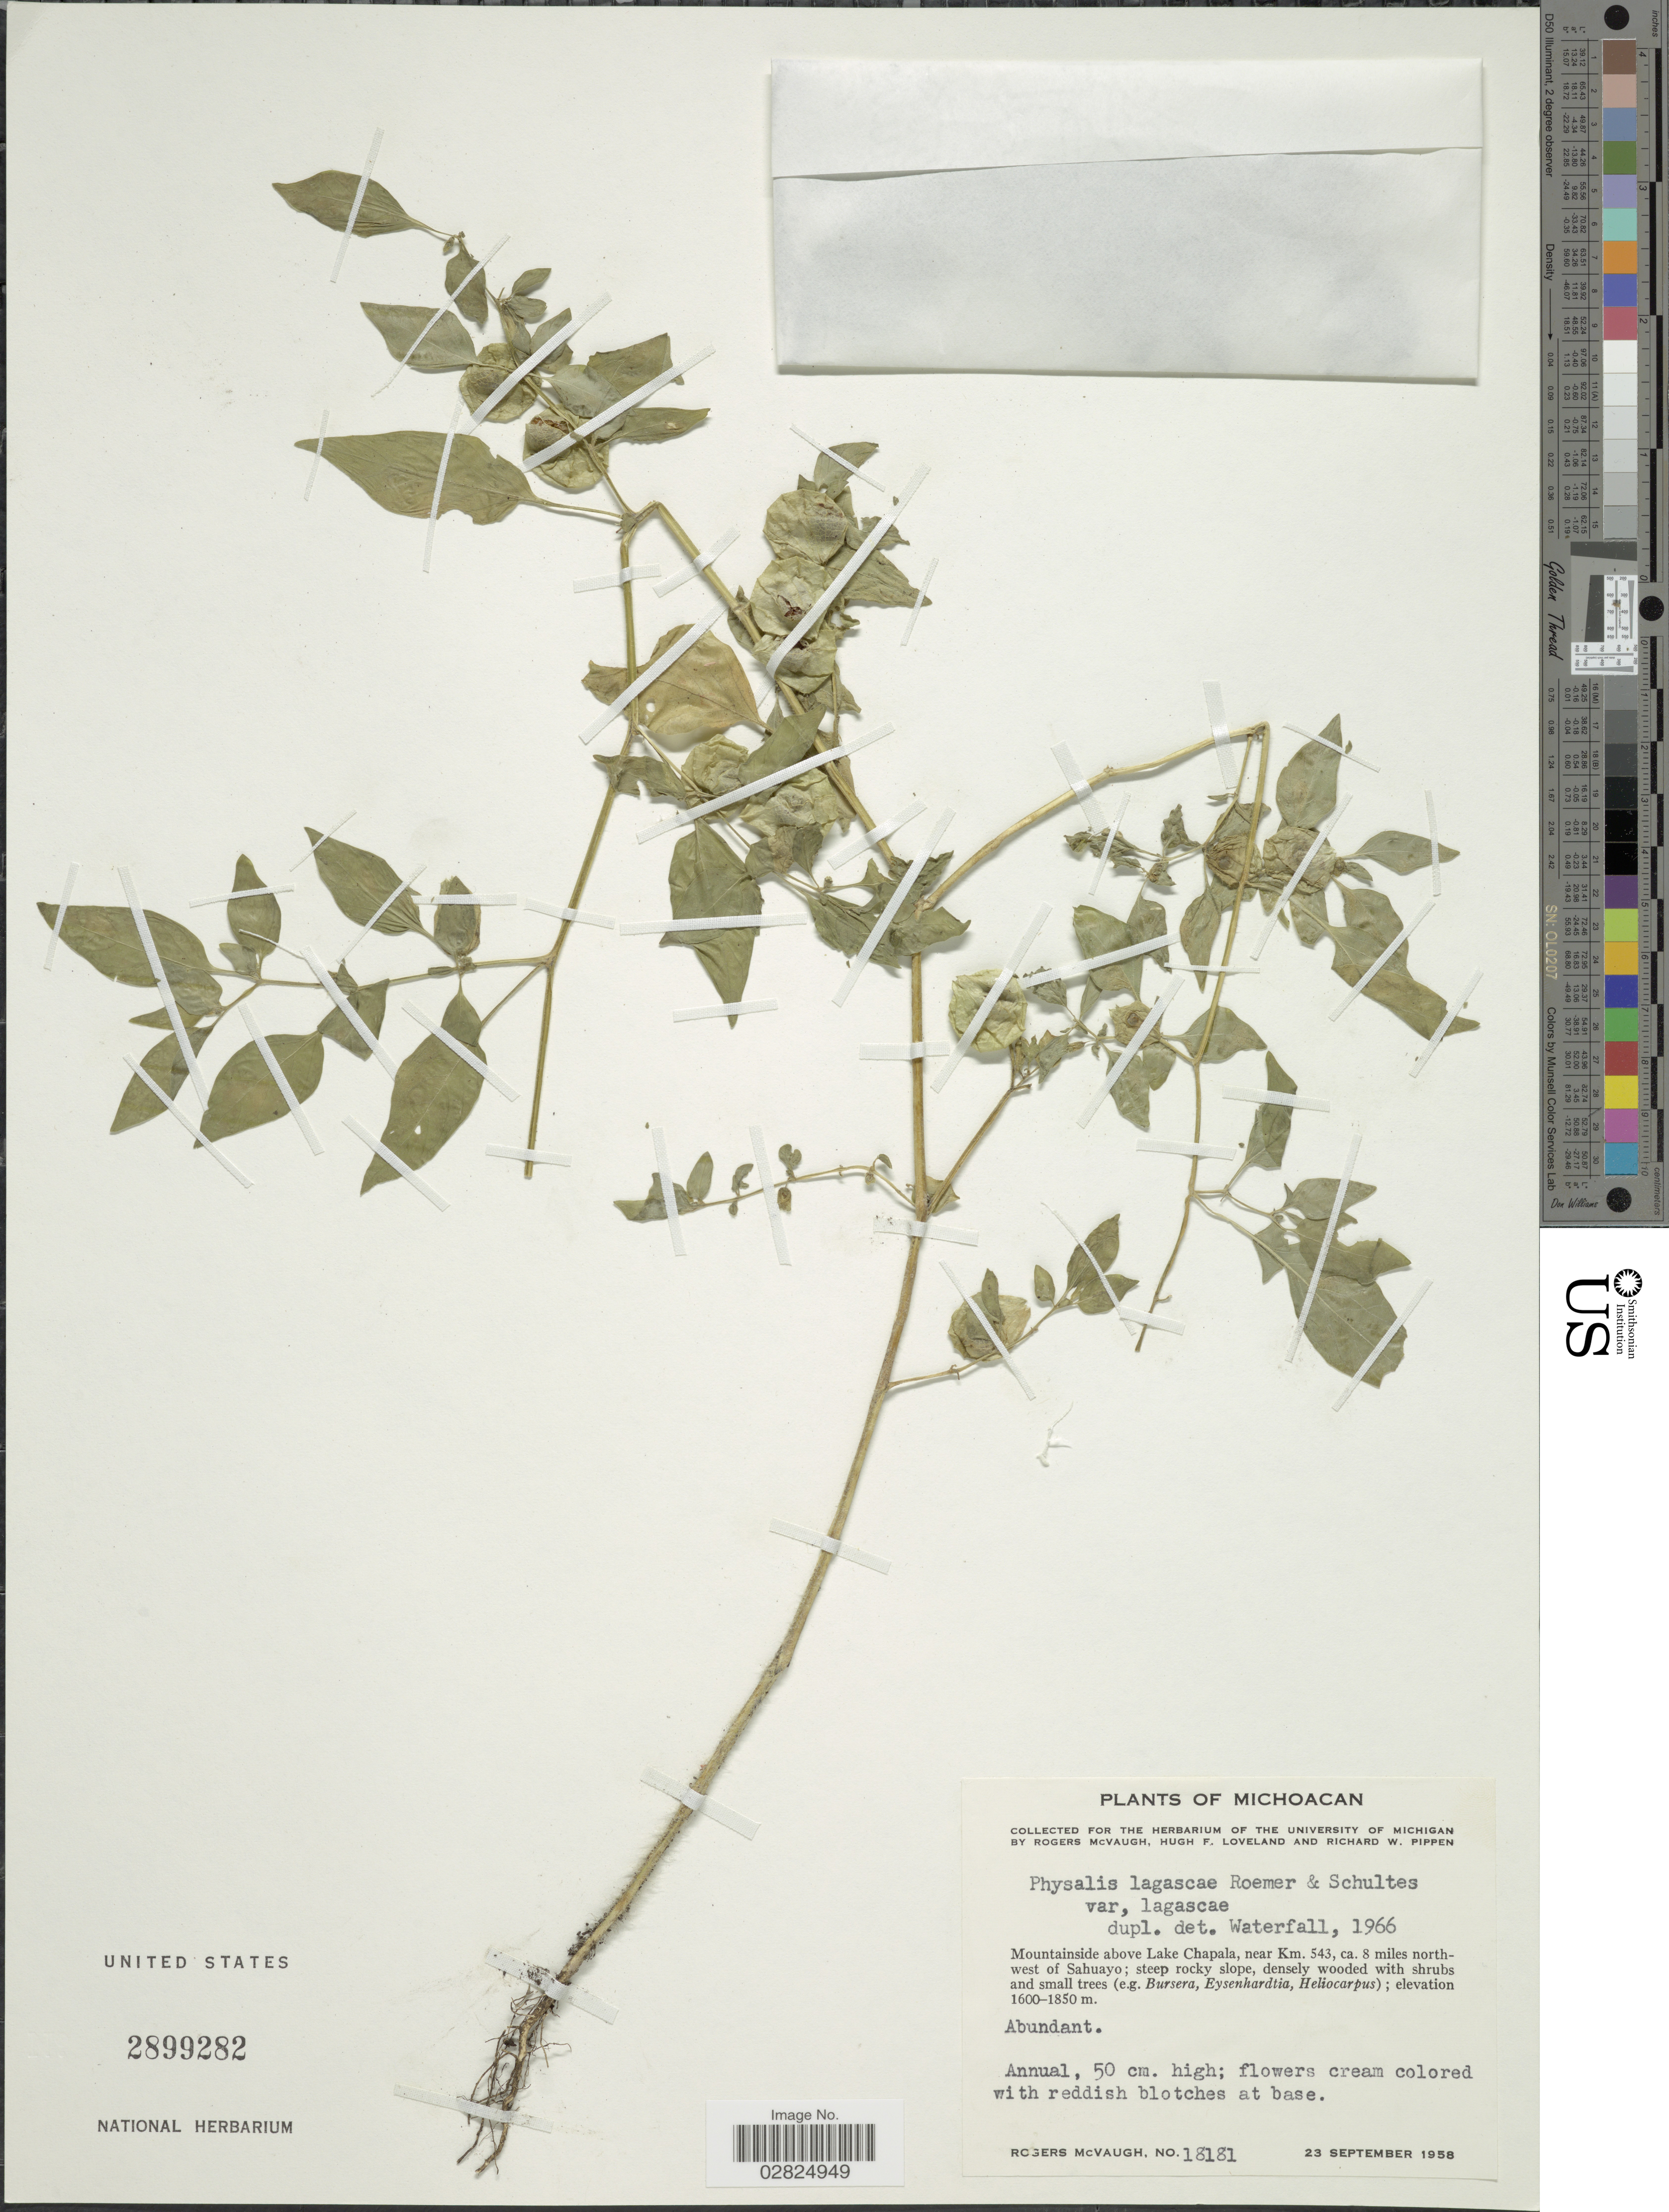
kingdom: Plantae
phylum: Tracheophyta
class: Magnoliopsida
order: Solanales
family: Solanaceae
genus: Physalis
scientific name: Physalis lagascae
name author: Roem. & Schult.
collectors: R. McVaugh, H. Loveland & R. W. Pippen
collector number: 18181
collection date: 1958-09-23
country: Mexico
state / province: Michoacán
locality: Mountainside above Lake Chapala, near Km. 543, ca. 8 miles north-west of Sahuayo.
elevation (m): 1600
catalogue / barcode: US 2899282